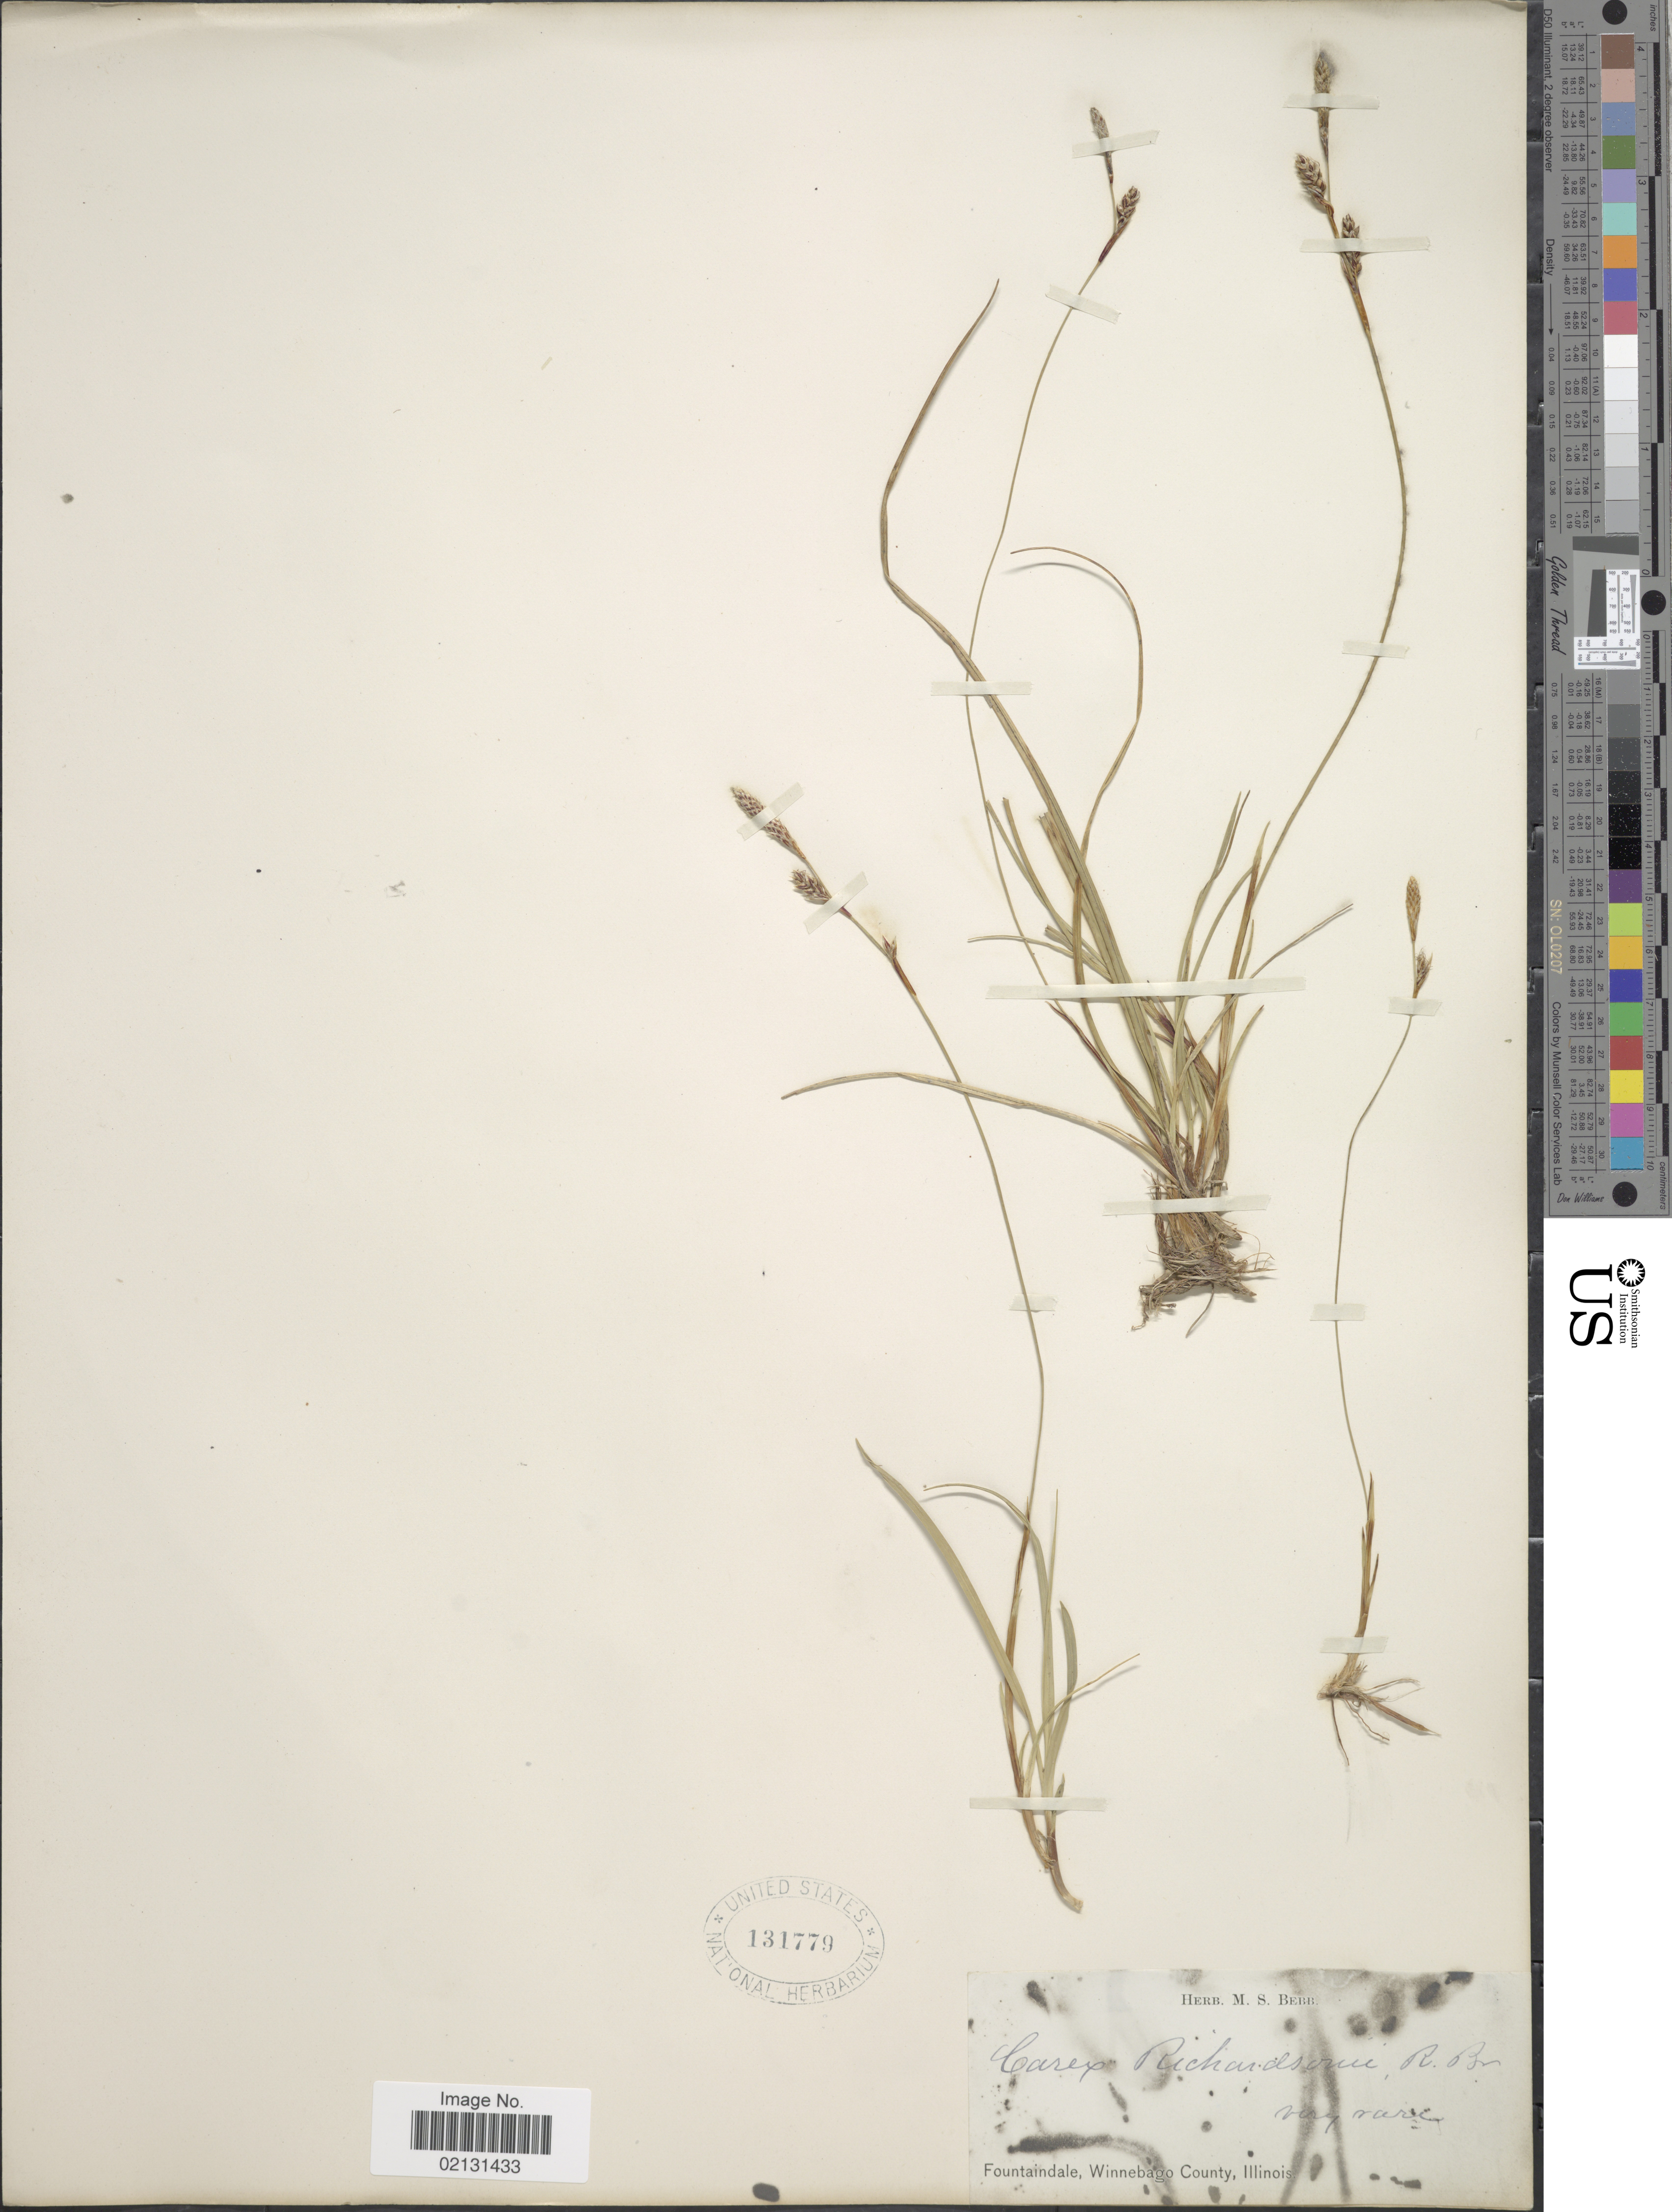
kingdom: Plantae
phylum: Tracheophyta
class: Liliopsida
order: Poales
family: Cyperaceae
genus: Carex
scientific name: Carex richardsonii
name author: R. Br.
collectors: ex Herb. M. S. Bebb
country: United States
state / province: Illinois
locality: Fountaindale, Winnebago County.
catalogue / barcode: US 131779